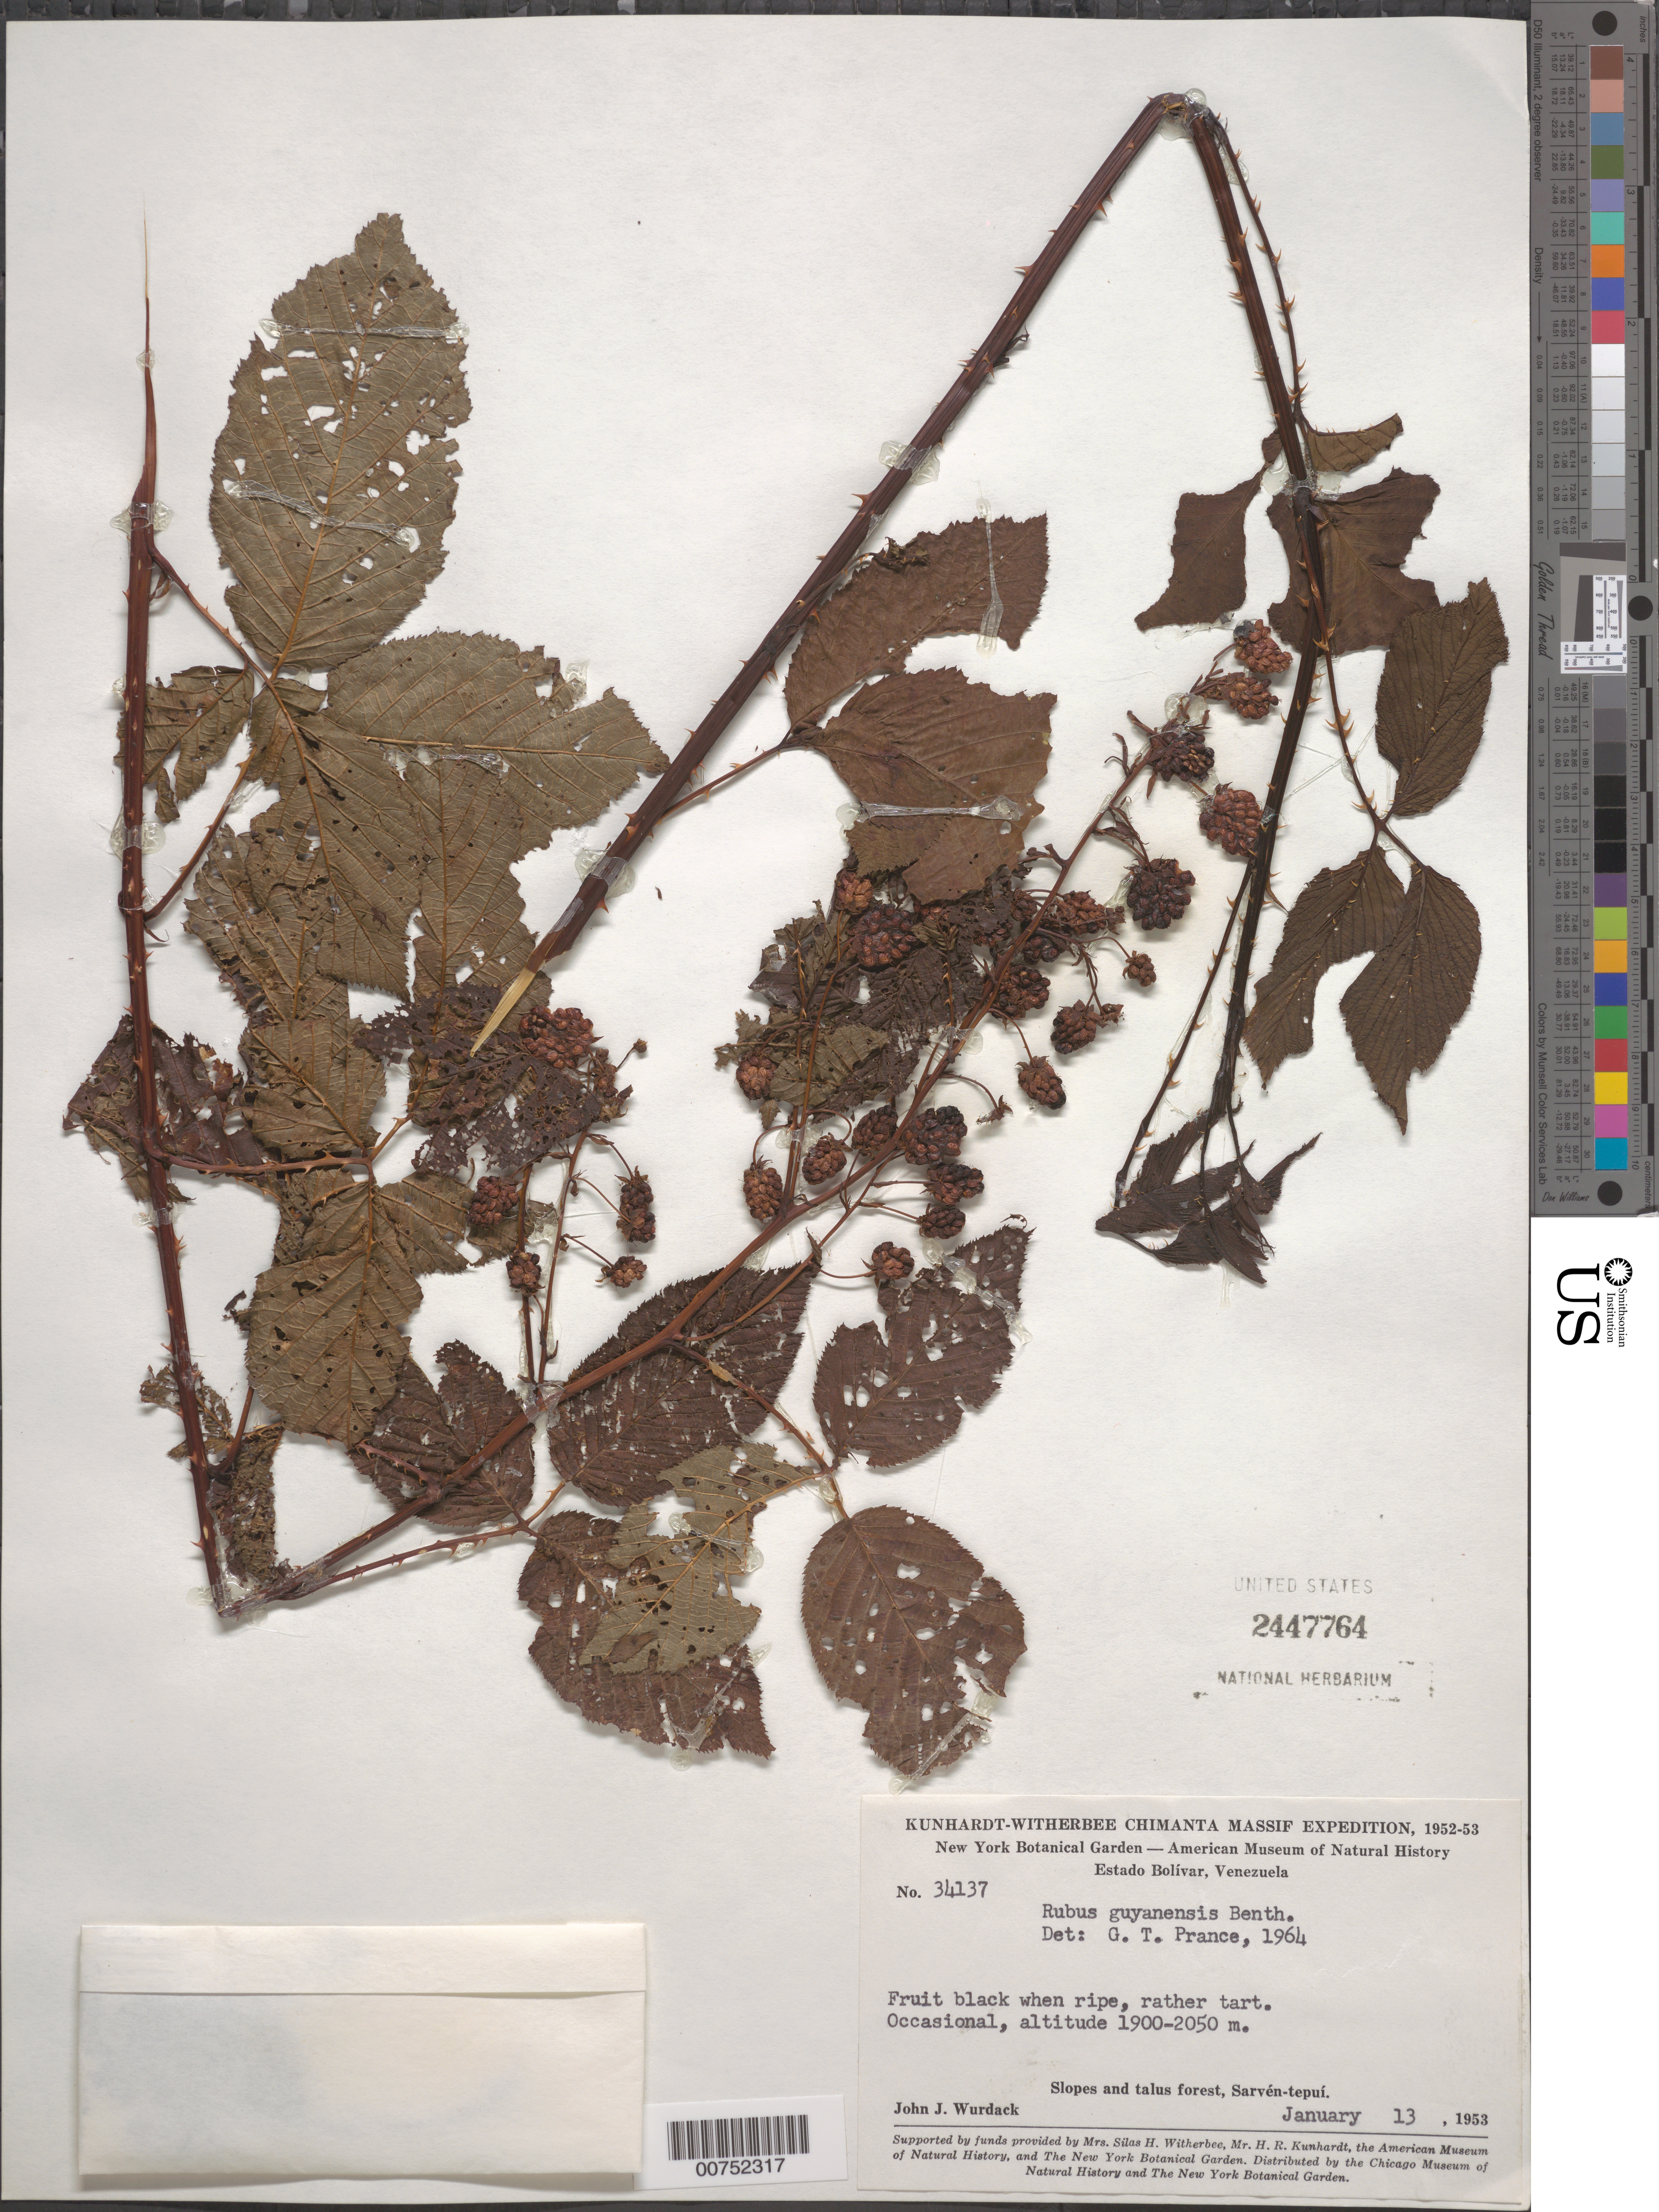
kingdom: Plantae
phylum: Tracheophyta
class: Magnoliopsida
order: Rosales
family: Rosaceae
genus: Rubus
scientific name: Rubus guyanensis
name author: Focke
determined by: Prance, G. T.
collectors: J. J. Wurdack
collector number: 34137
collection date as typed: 13-Jan-53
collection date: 1953-01-13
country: Venezuela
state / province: Bolívar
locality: Sarvén-tepuí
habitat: Slopes and talus forest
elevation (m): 1900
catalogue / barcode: US 2447764